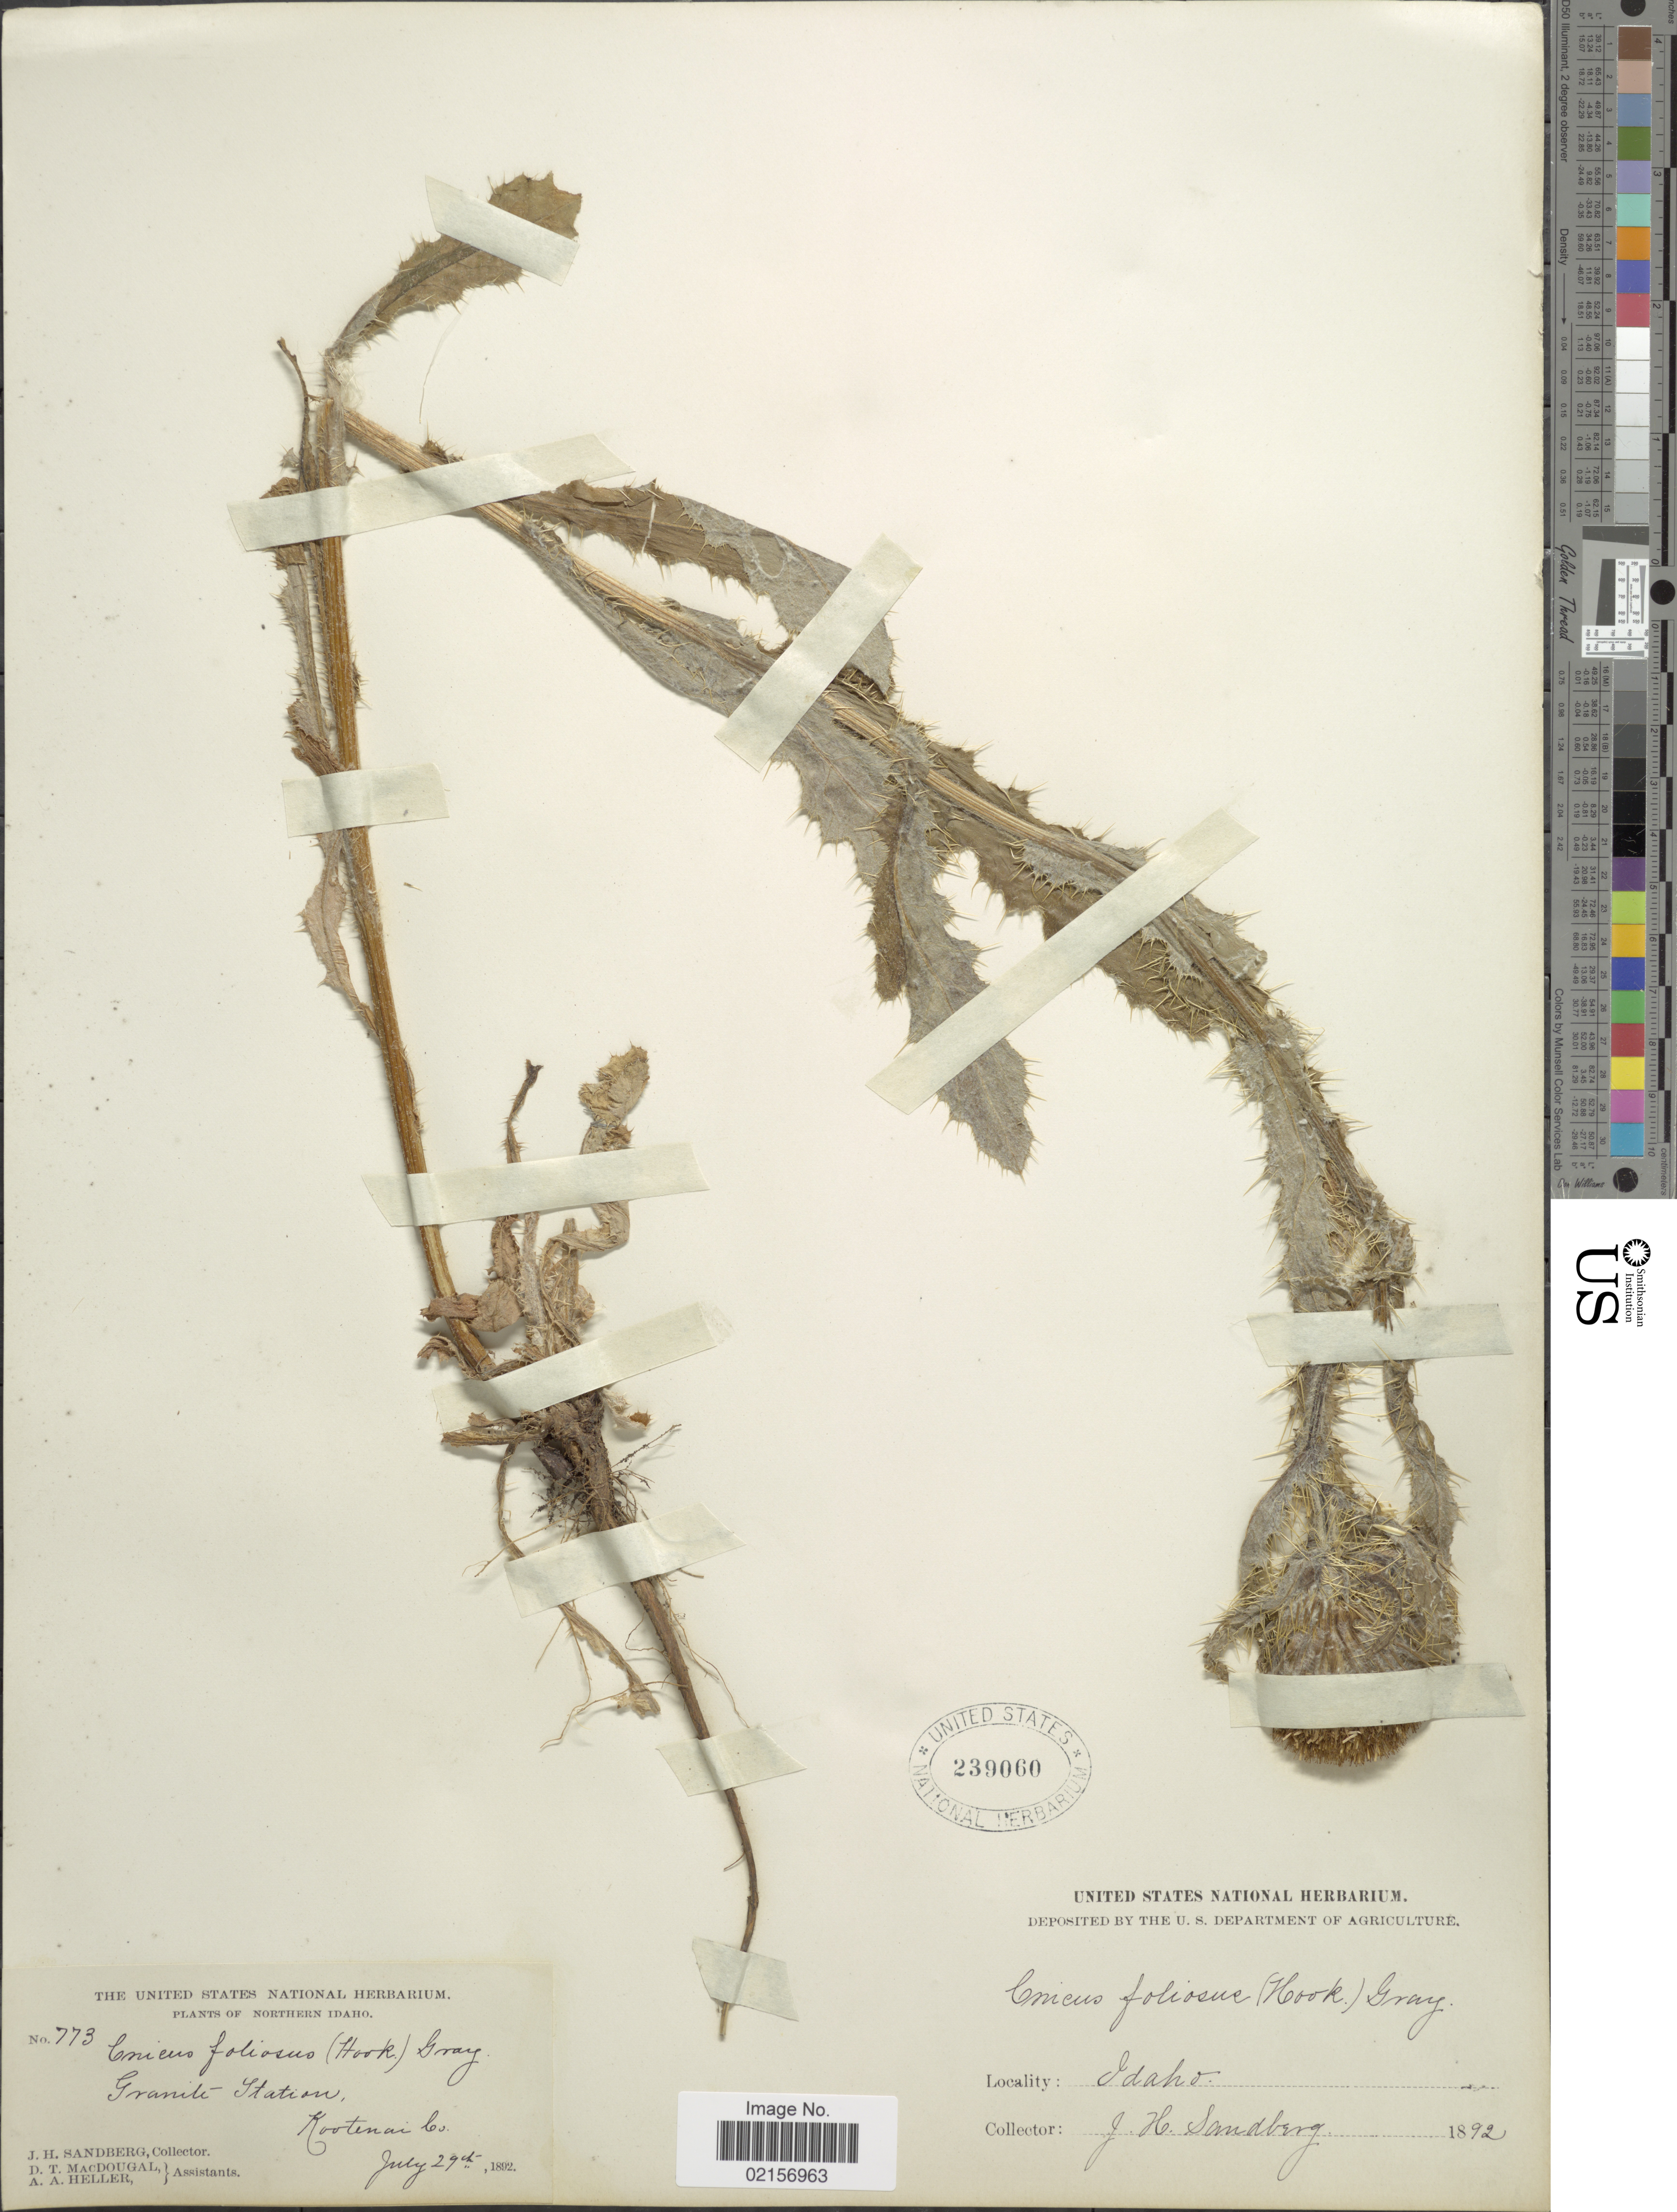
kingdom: Plantae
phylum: Tracheophyta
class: Magnoliopsida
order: Asterales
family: Asteraceae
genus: Cirsium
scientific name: Cirsium foliosum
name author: (Hook.) DC.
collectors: J. H. Sandberg, D. T. MacDougal & A. A. Heller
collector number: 773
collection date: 1892-07-29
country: United States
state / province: Idaho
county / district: Kootenai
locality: Granite Station.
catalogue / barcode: US 239060